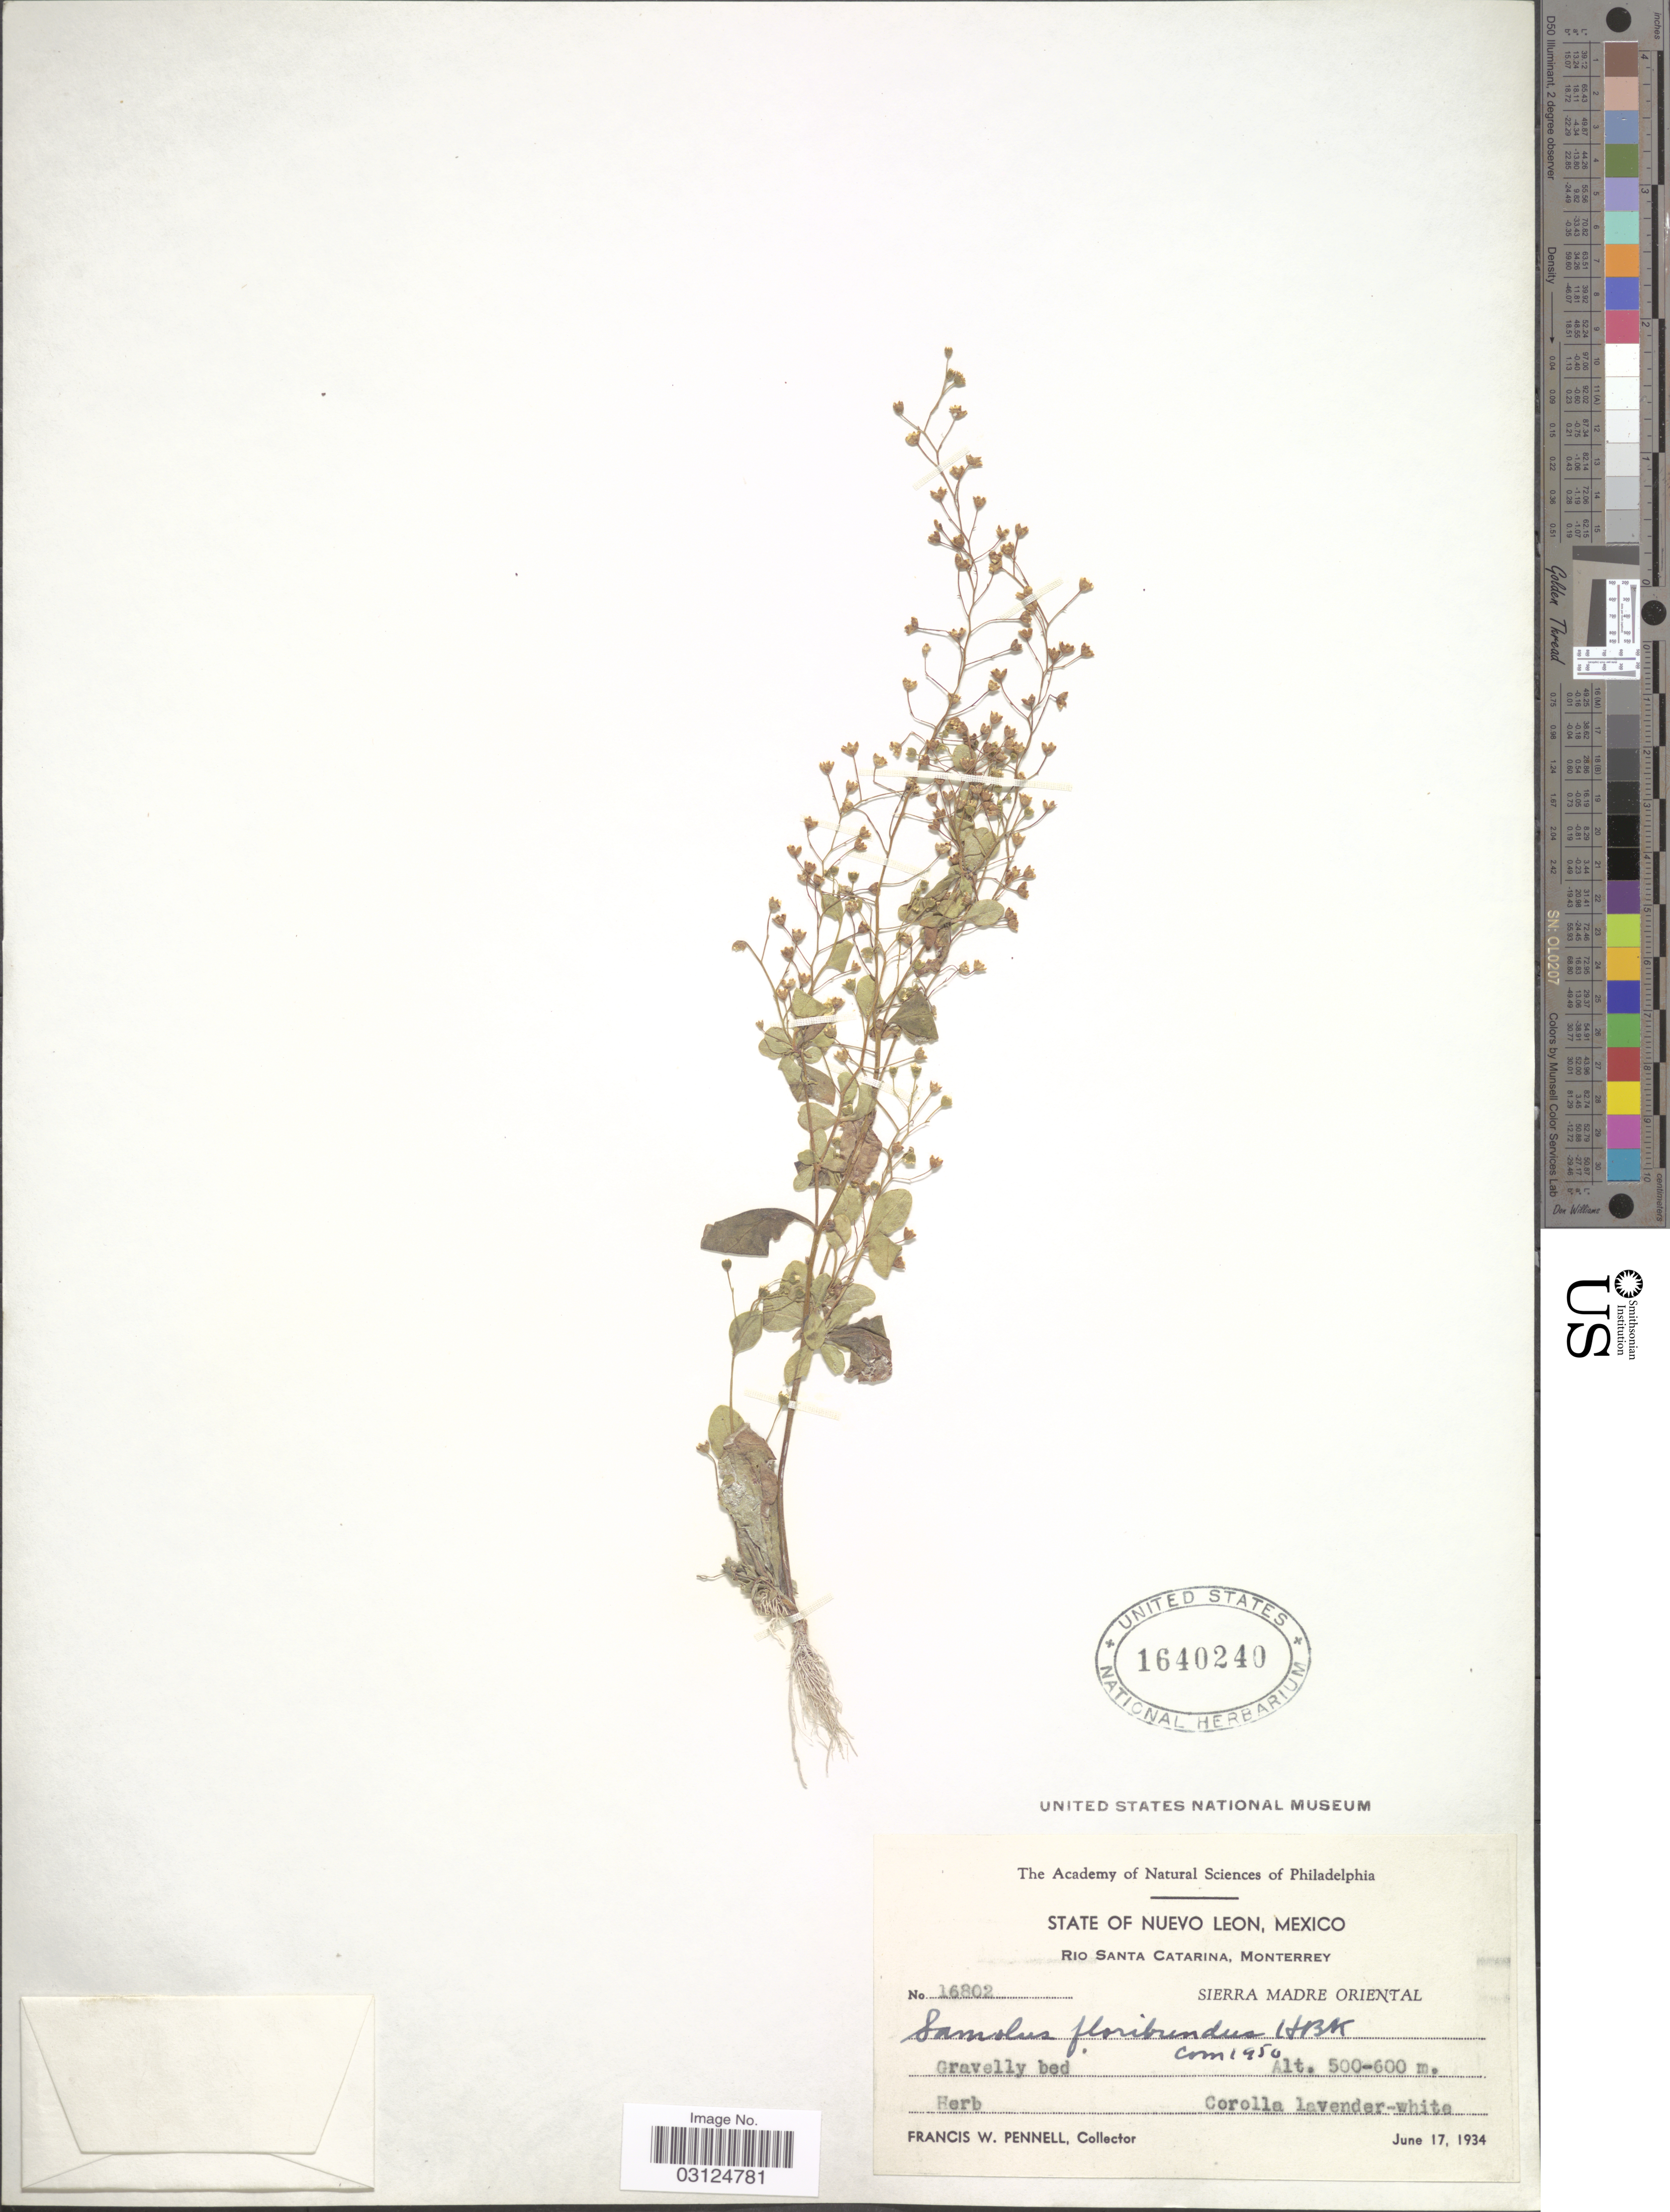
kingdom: Plantae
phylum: Tracheophyta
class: Magnoliopsida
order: Ericales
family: Primulaceae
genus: Samolus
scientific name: Samolus valerandi var. floribundus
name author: (Kunth) R. Knuth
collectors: F. W. Pennell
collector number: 16802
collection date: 1934-06-17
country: Mexico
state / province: Nuevo León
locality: Rio Santa Catarina, Monterrey. Sierra Madre Oriental.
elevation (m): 500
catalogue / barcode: US 1640240